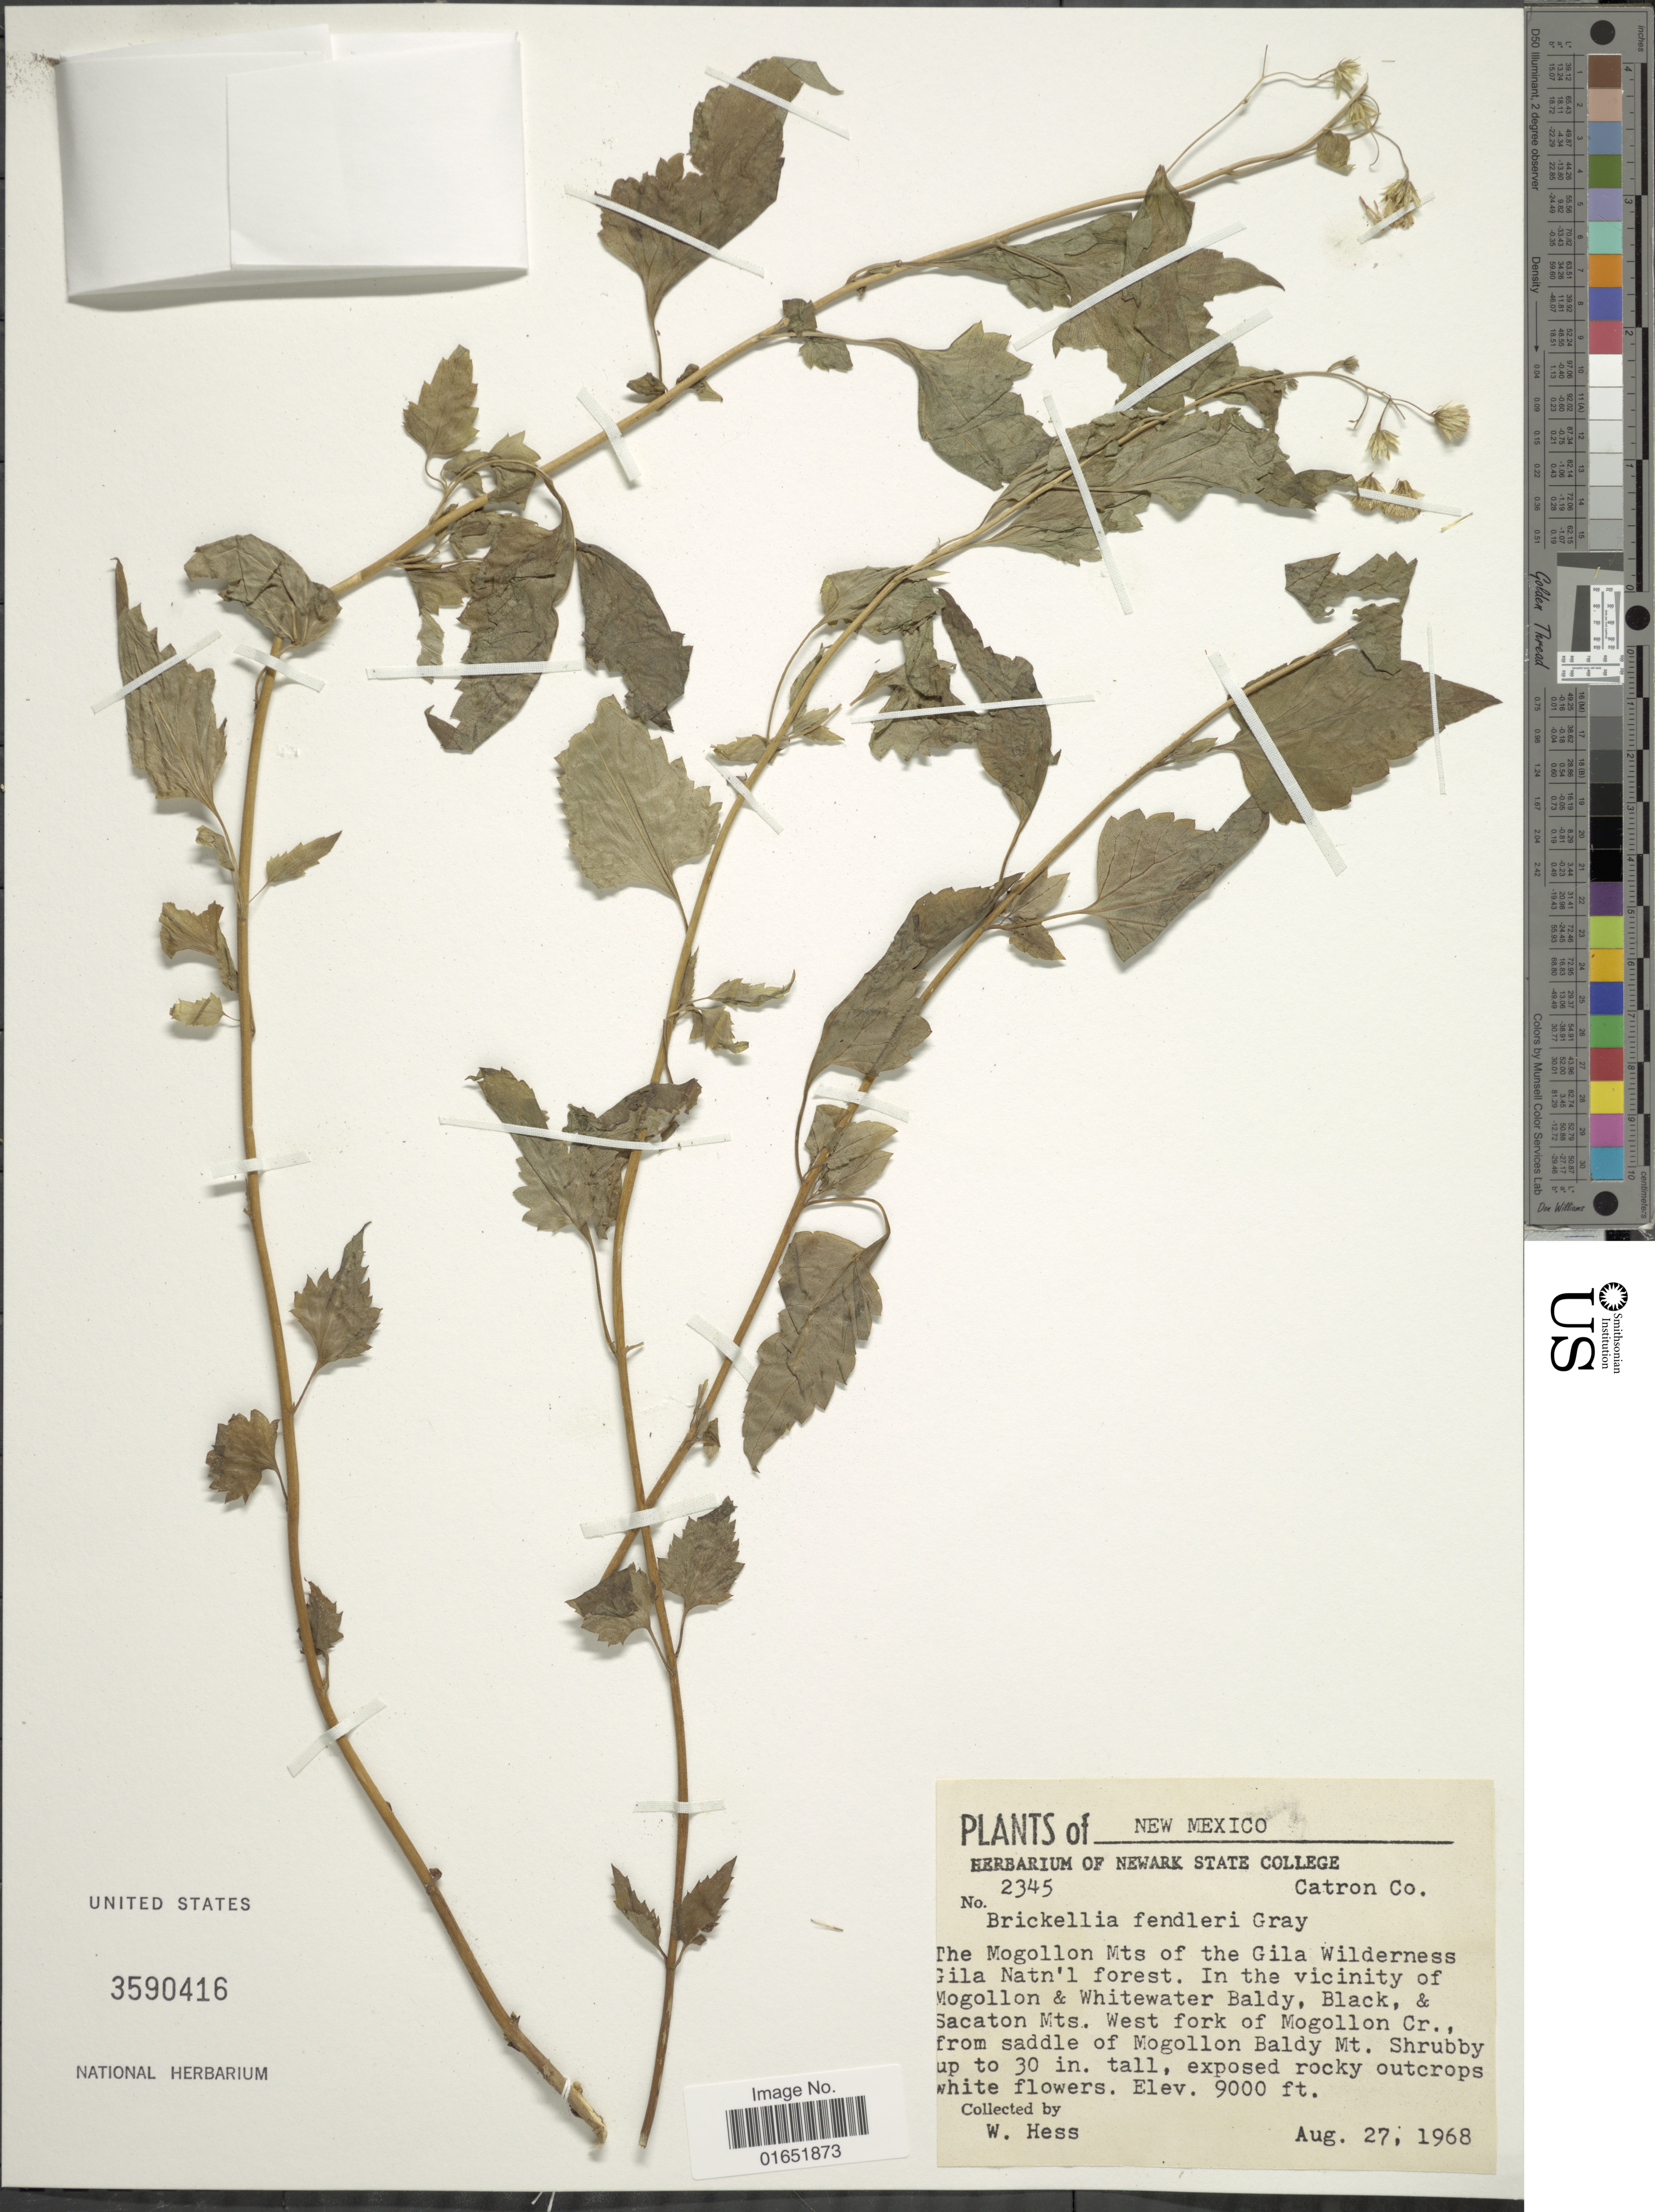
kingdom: Plantae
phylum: Tracheophyta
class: Magnoliopsida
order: Asterales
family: Asteraceae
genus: Brickellia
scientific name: Brickellia fendleri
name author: A. Gray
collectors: W. Hess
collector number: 2345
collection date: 1968-08-27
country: United States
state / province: New Mexico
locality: The Mogollon Mts of the Gila Wilderness Hila Natn'l forest. in the vicinity of Mogollon & Whitewater Baldy, Black, & Black & Sacaton Mts. West fork of Mogolon Cr., from saddle of Mogollon Baldy Mt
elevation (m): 2743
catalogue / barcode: US 3590416